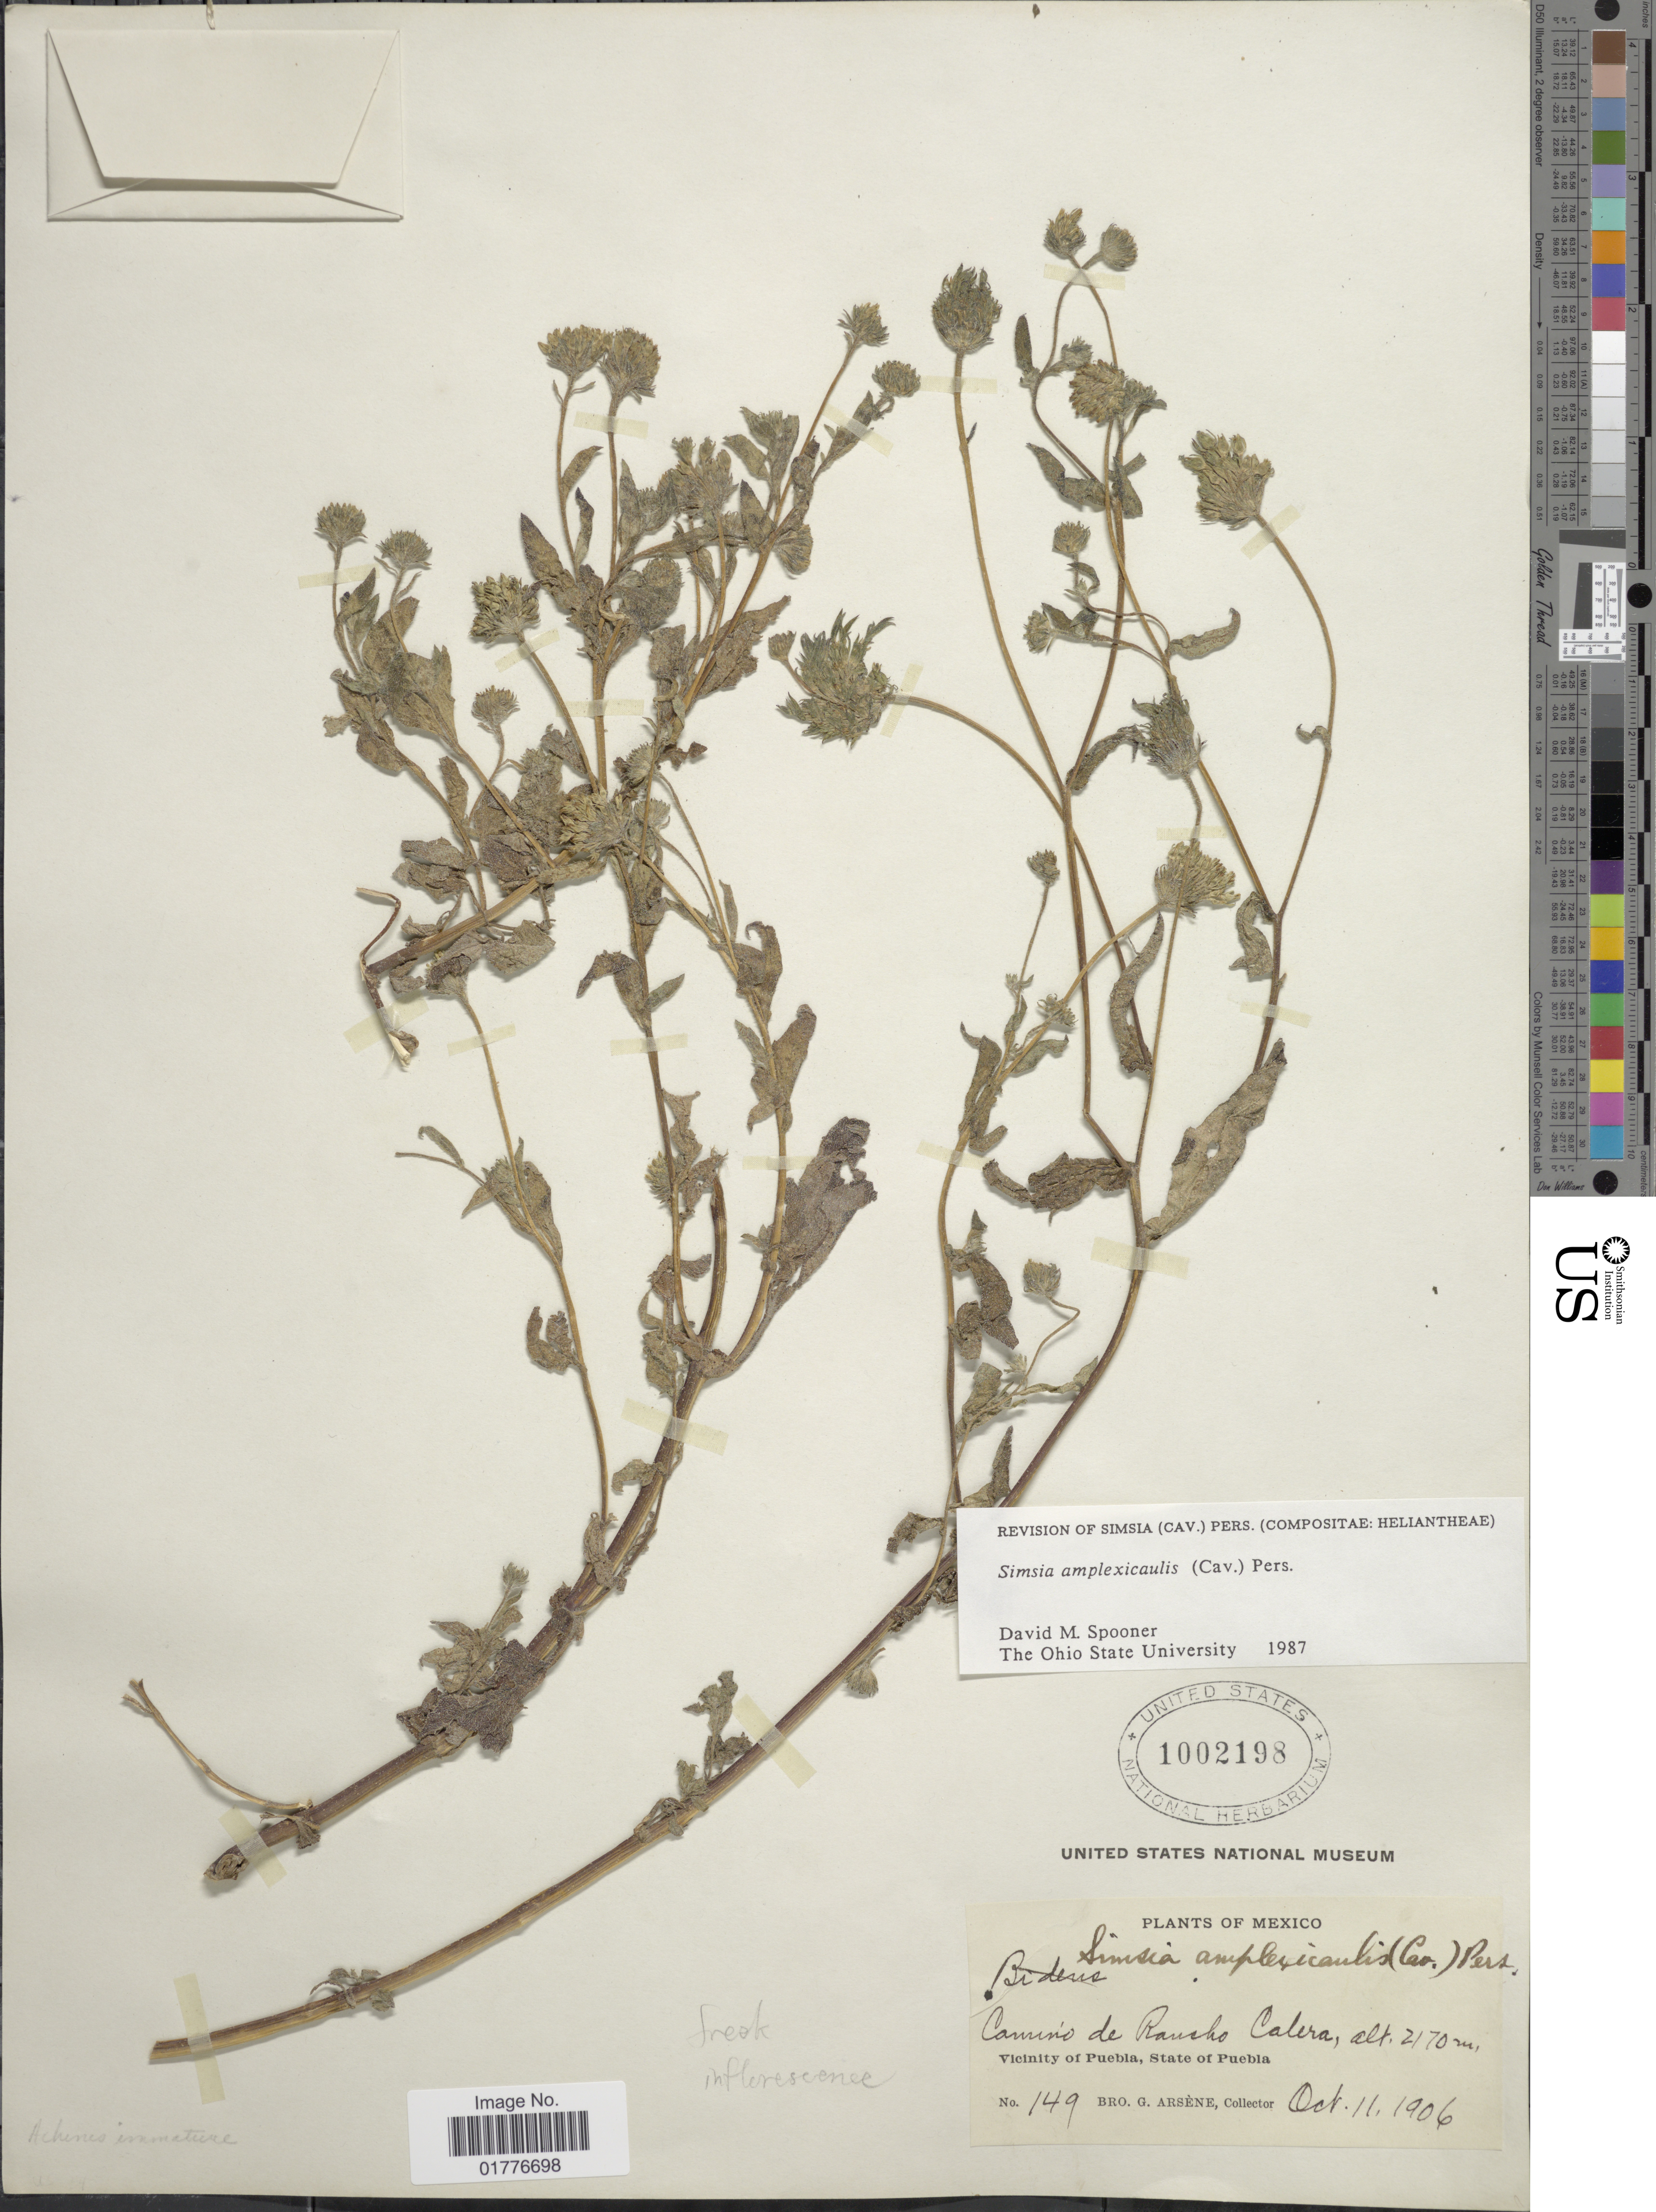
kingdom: Plantae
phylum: Tracheophyta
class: Magnoliopsida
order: Asterales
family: Asteraceae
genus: Simsia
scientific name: Simsia amplexicaulis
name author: (Cav.) Pers.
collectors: Bro. G. Arsène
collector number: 149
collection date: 1906-10-11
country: Mexico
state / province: Puebla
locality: Camino de Rancho Calera. Vicinity of Puebla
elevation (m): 2170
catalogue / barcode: US 1002198